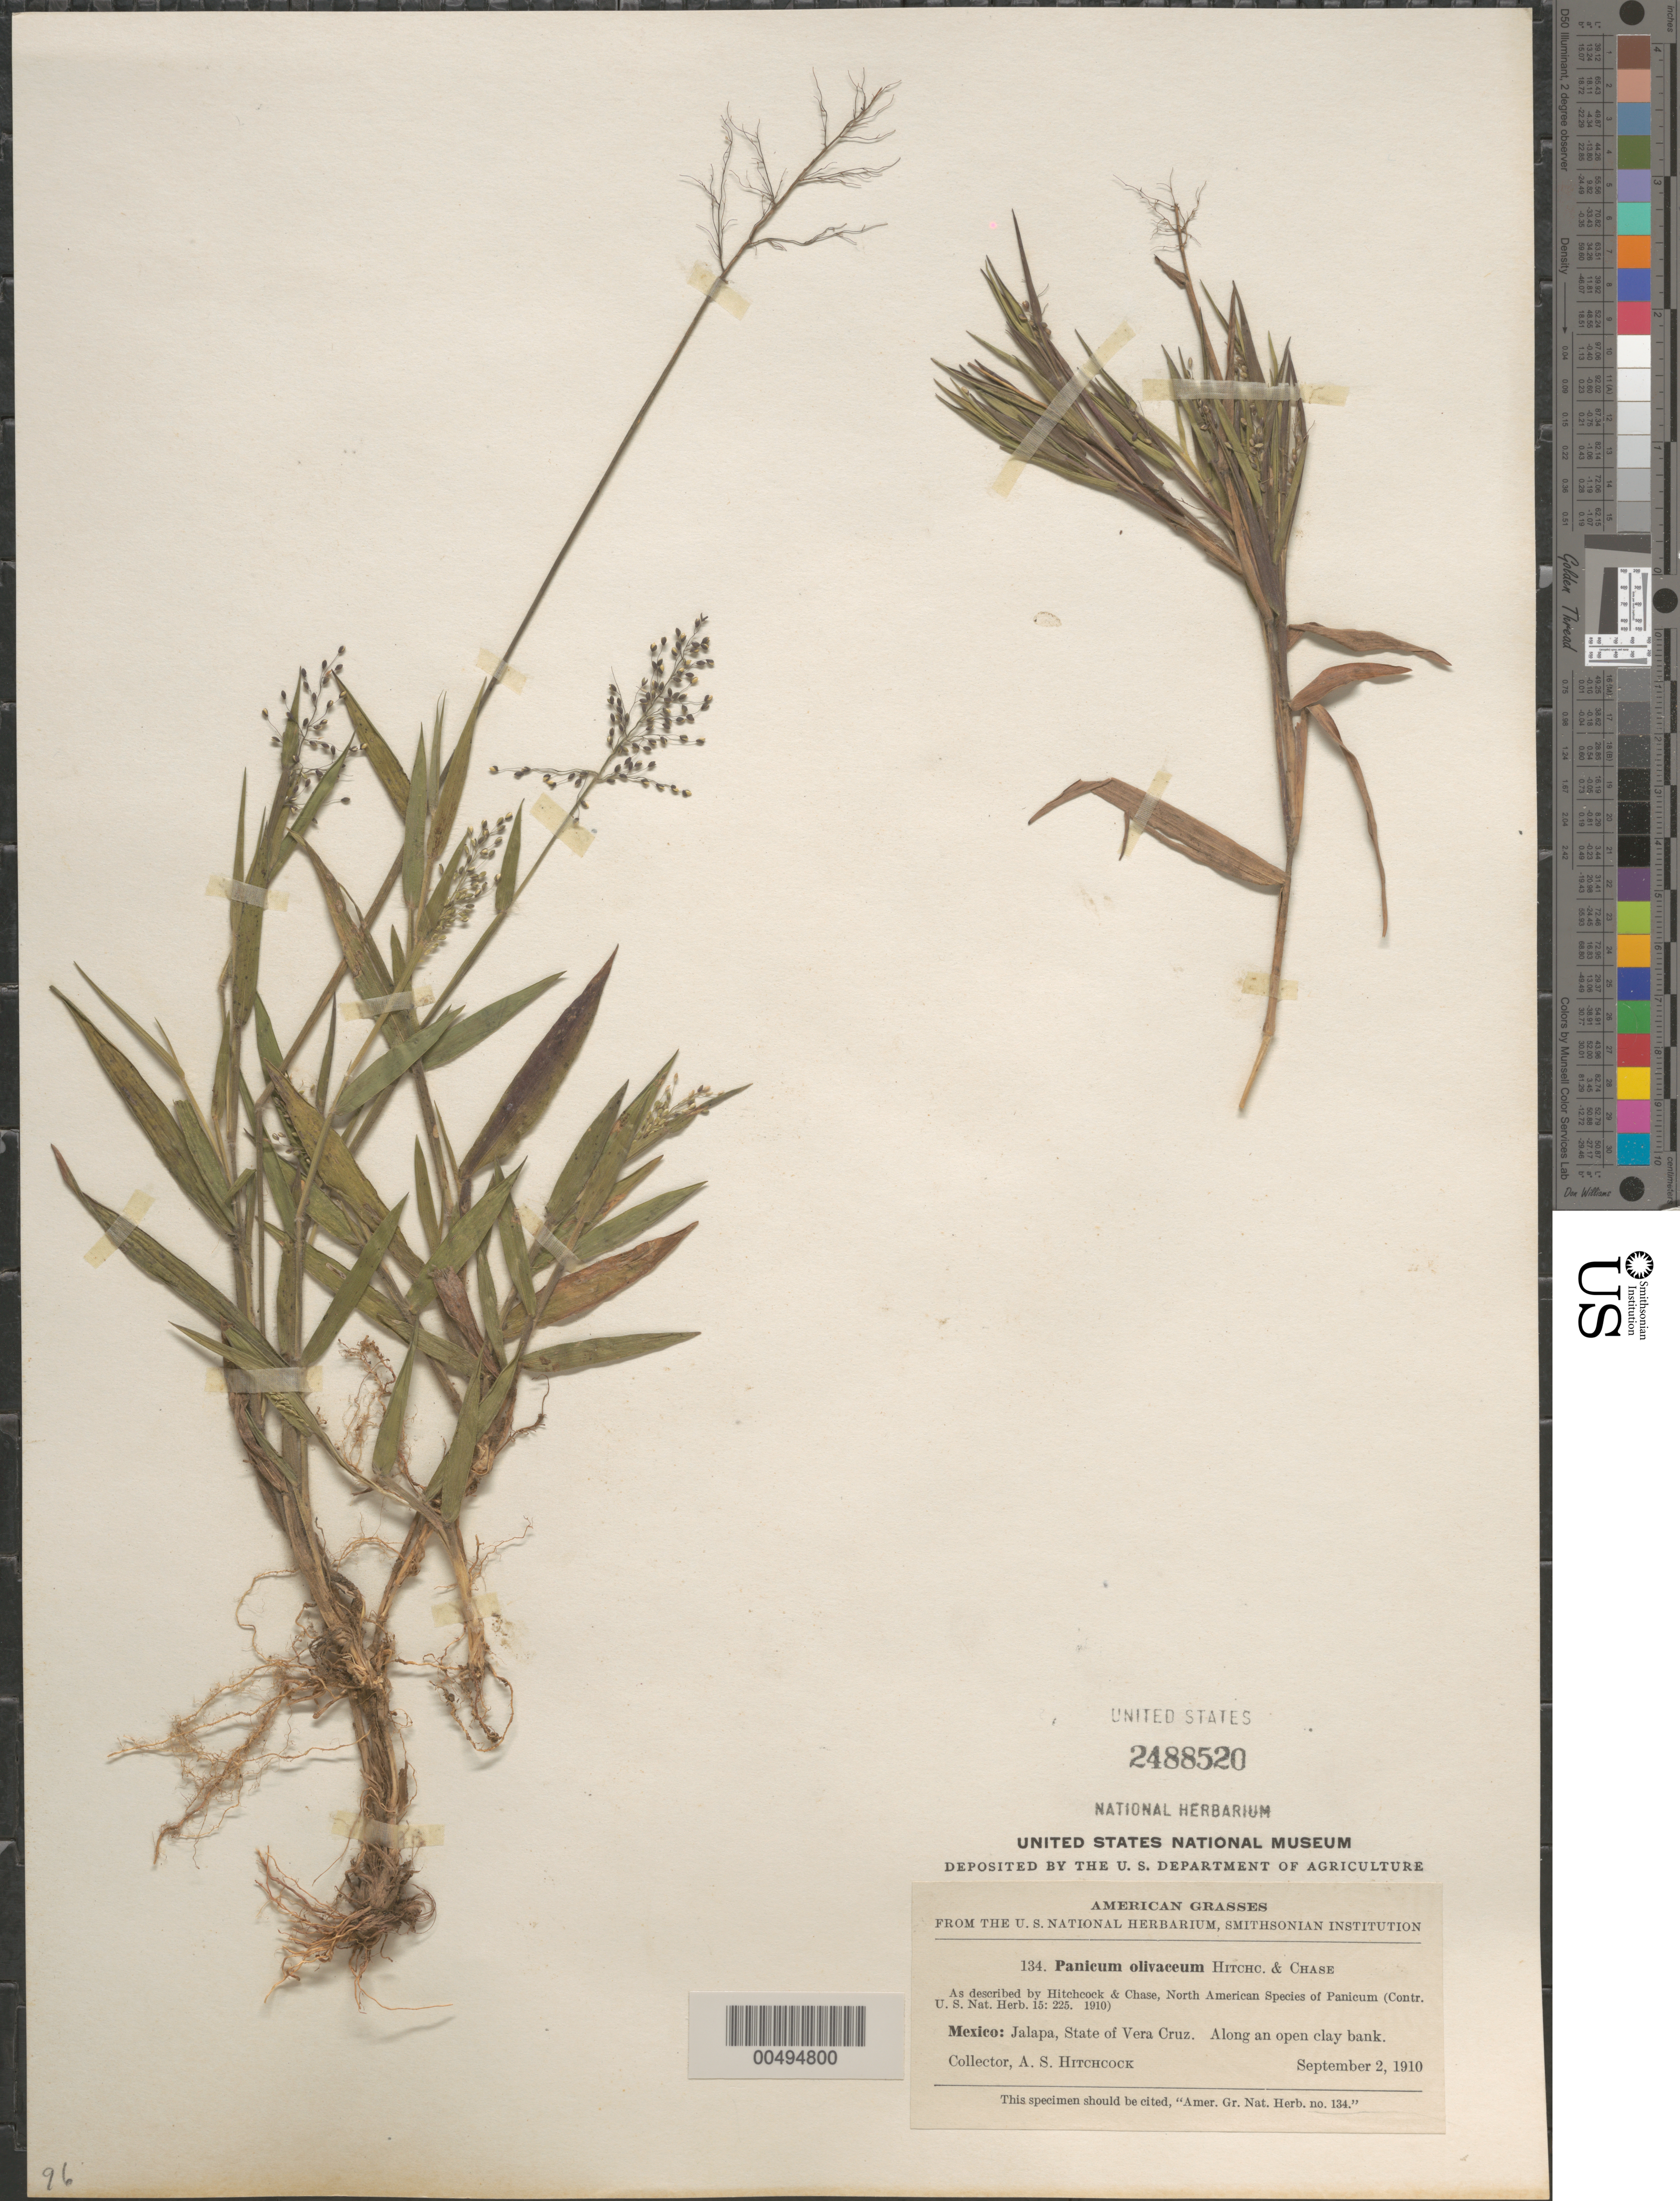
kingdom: Plantae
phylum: Tracheophyta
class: Liliopsida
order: Poales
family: Poaceae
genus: Panicum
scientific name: Panicum lanuginosum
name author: Elliott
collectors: A. S. Hitchcock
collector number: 134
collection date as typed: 2 Sep 1910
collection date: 1910-09-02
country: Mexico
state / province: Veracruz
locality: Jalapa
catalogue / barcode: US 2488520